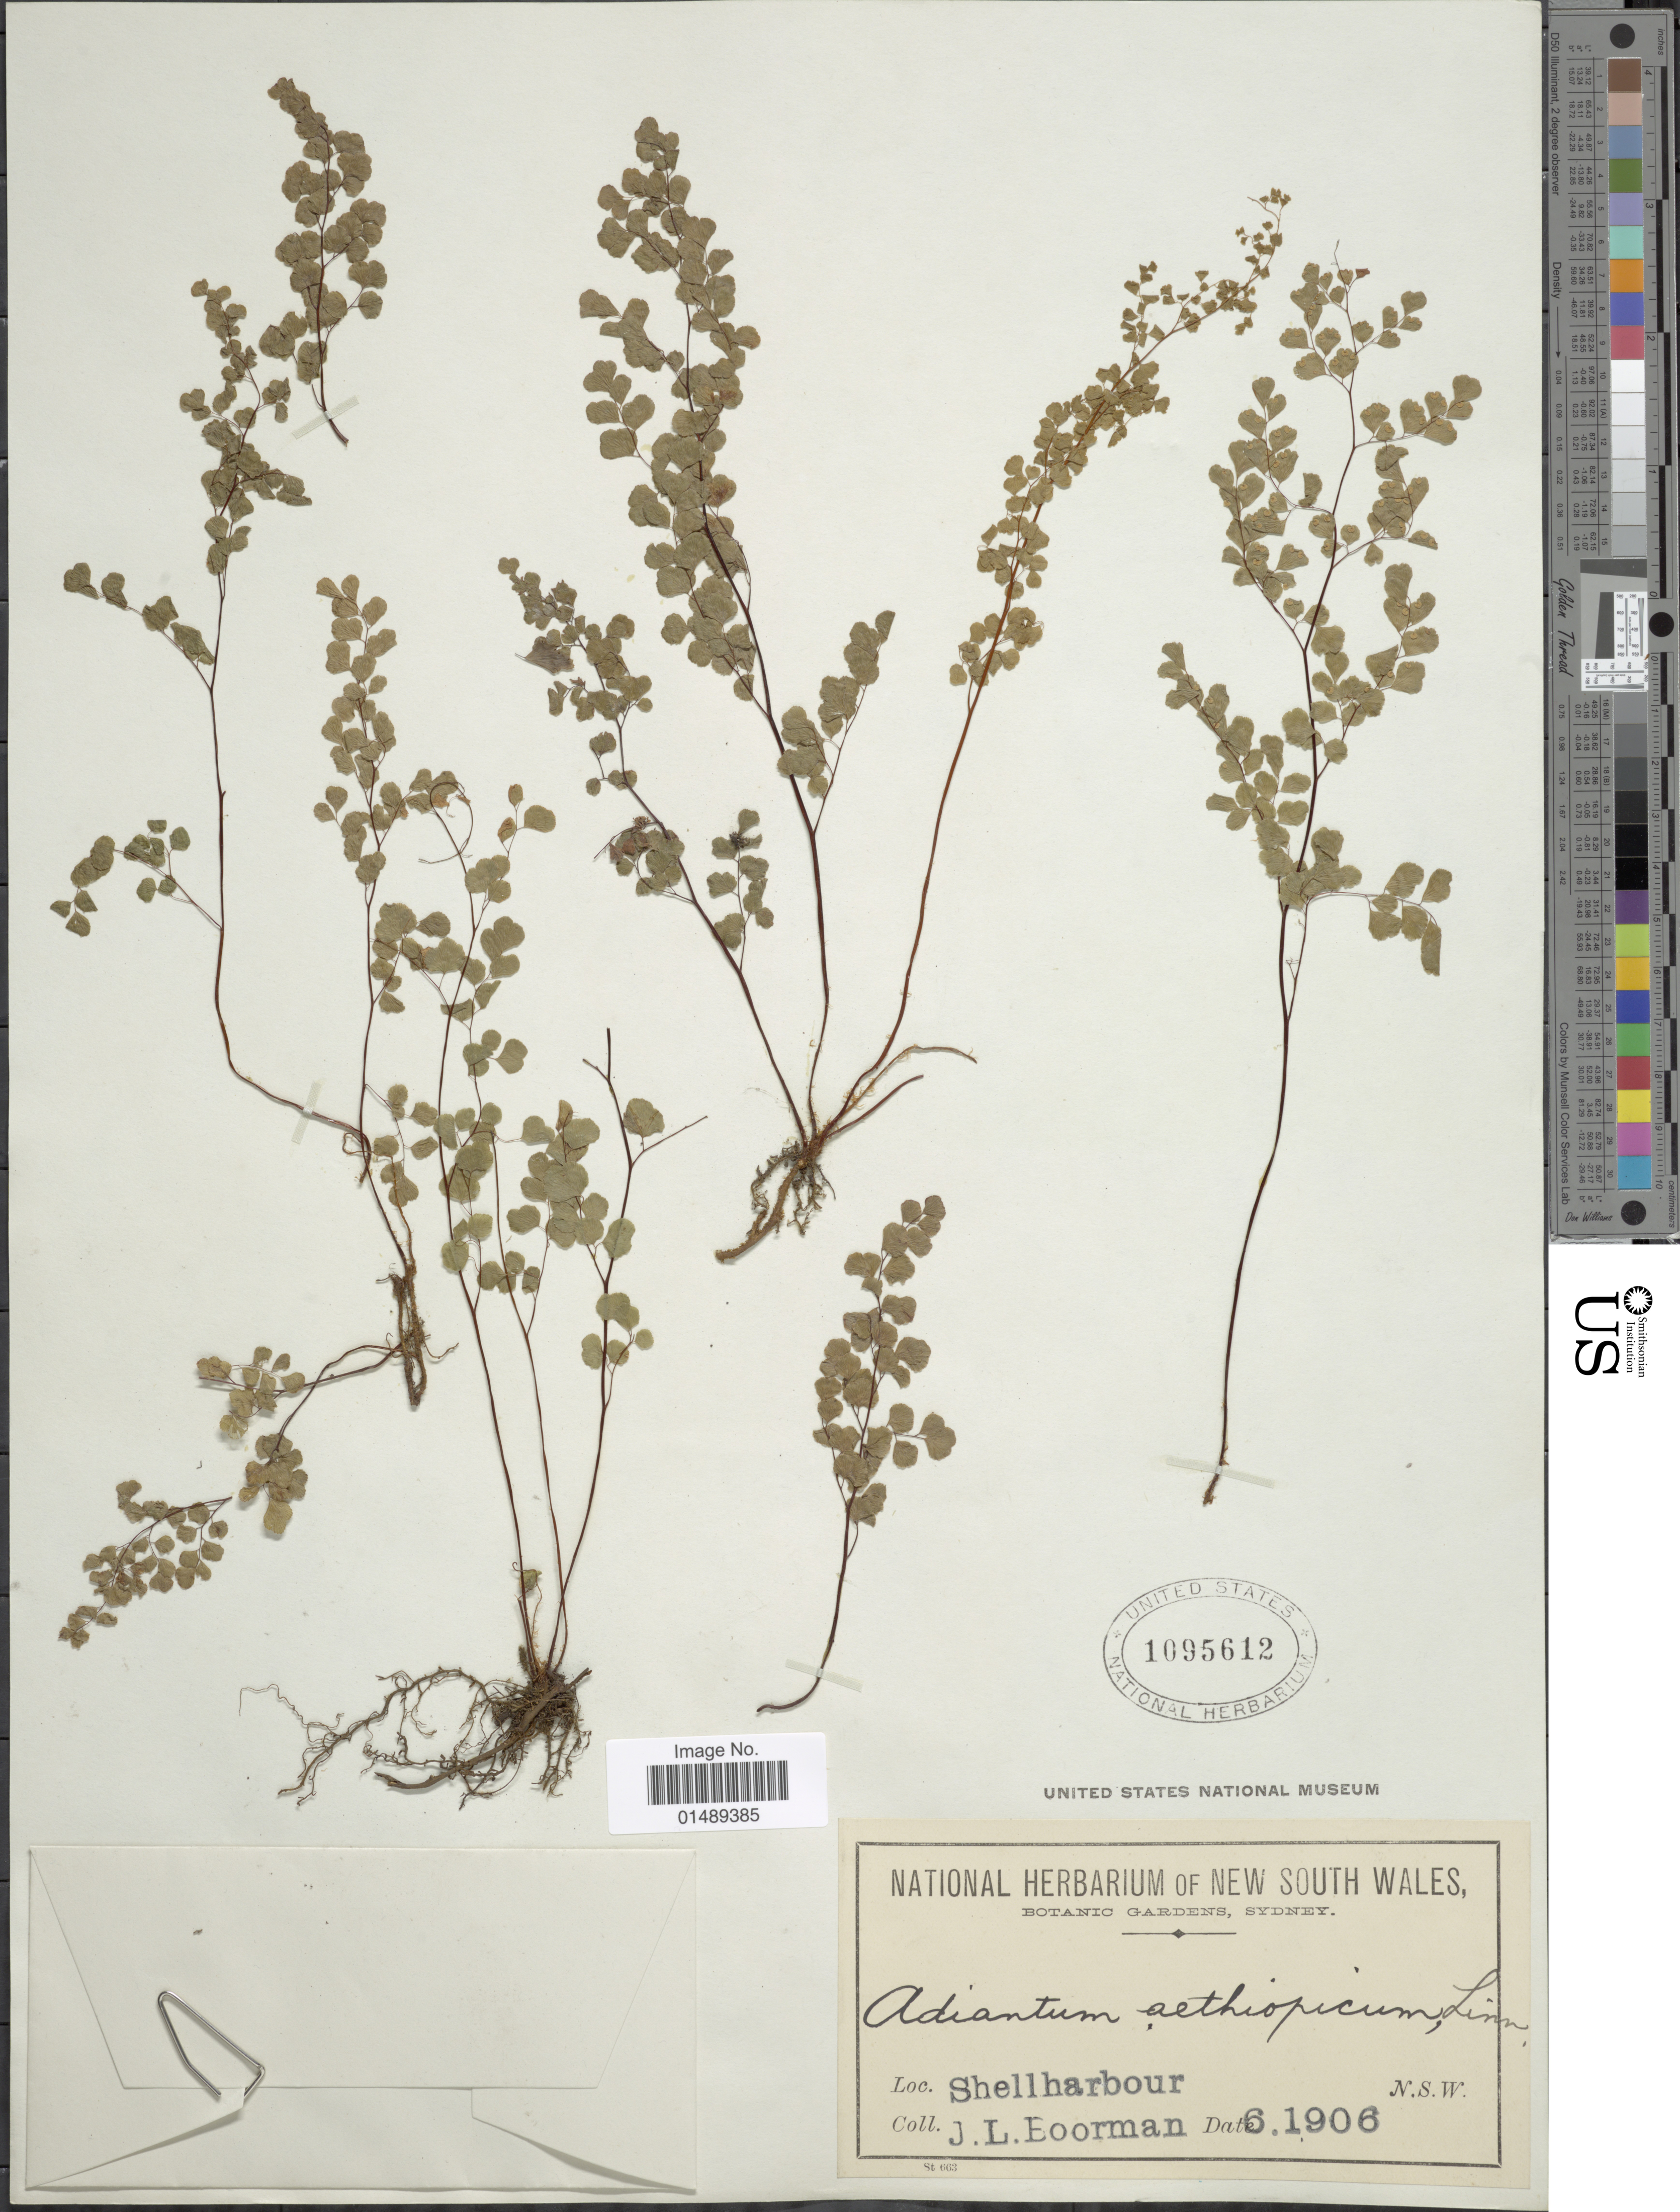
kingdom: Plantae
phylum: Tracheophyta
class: Polypodiopsida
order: Polypodiales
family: Pteridaceae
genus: Adiantum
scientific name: Adiantum poiretii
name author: Wikstr.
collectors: J. Boorman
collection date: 1906-06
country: Australia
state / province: New South Wales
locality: Shell harbour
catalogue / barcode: US 1095612